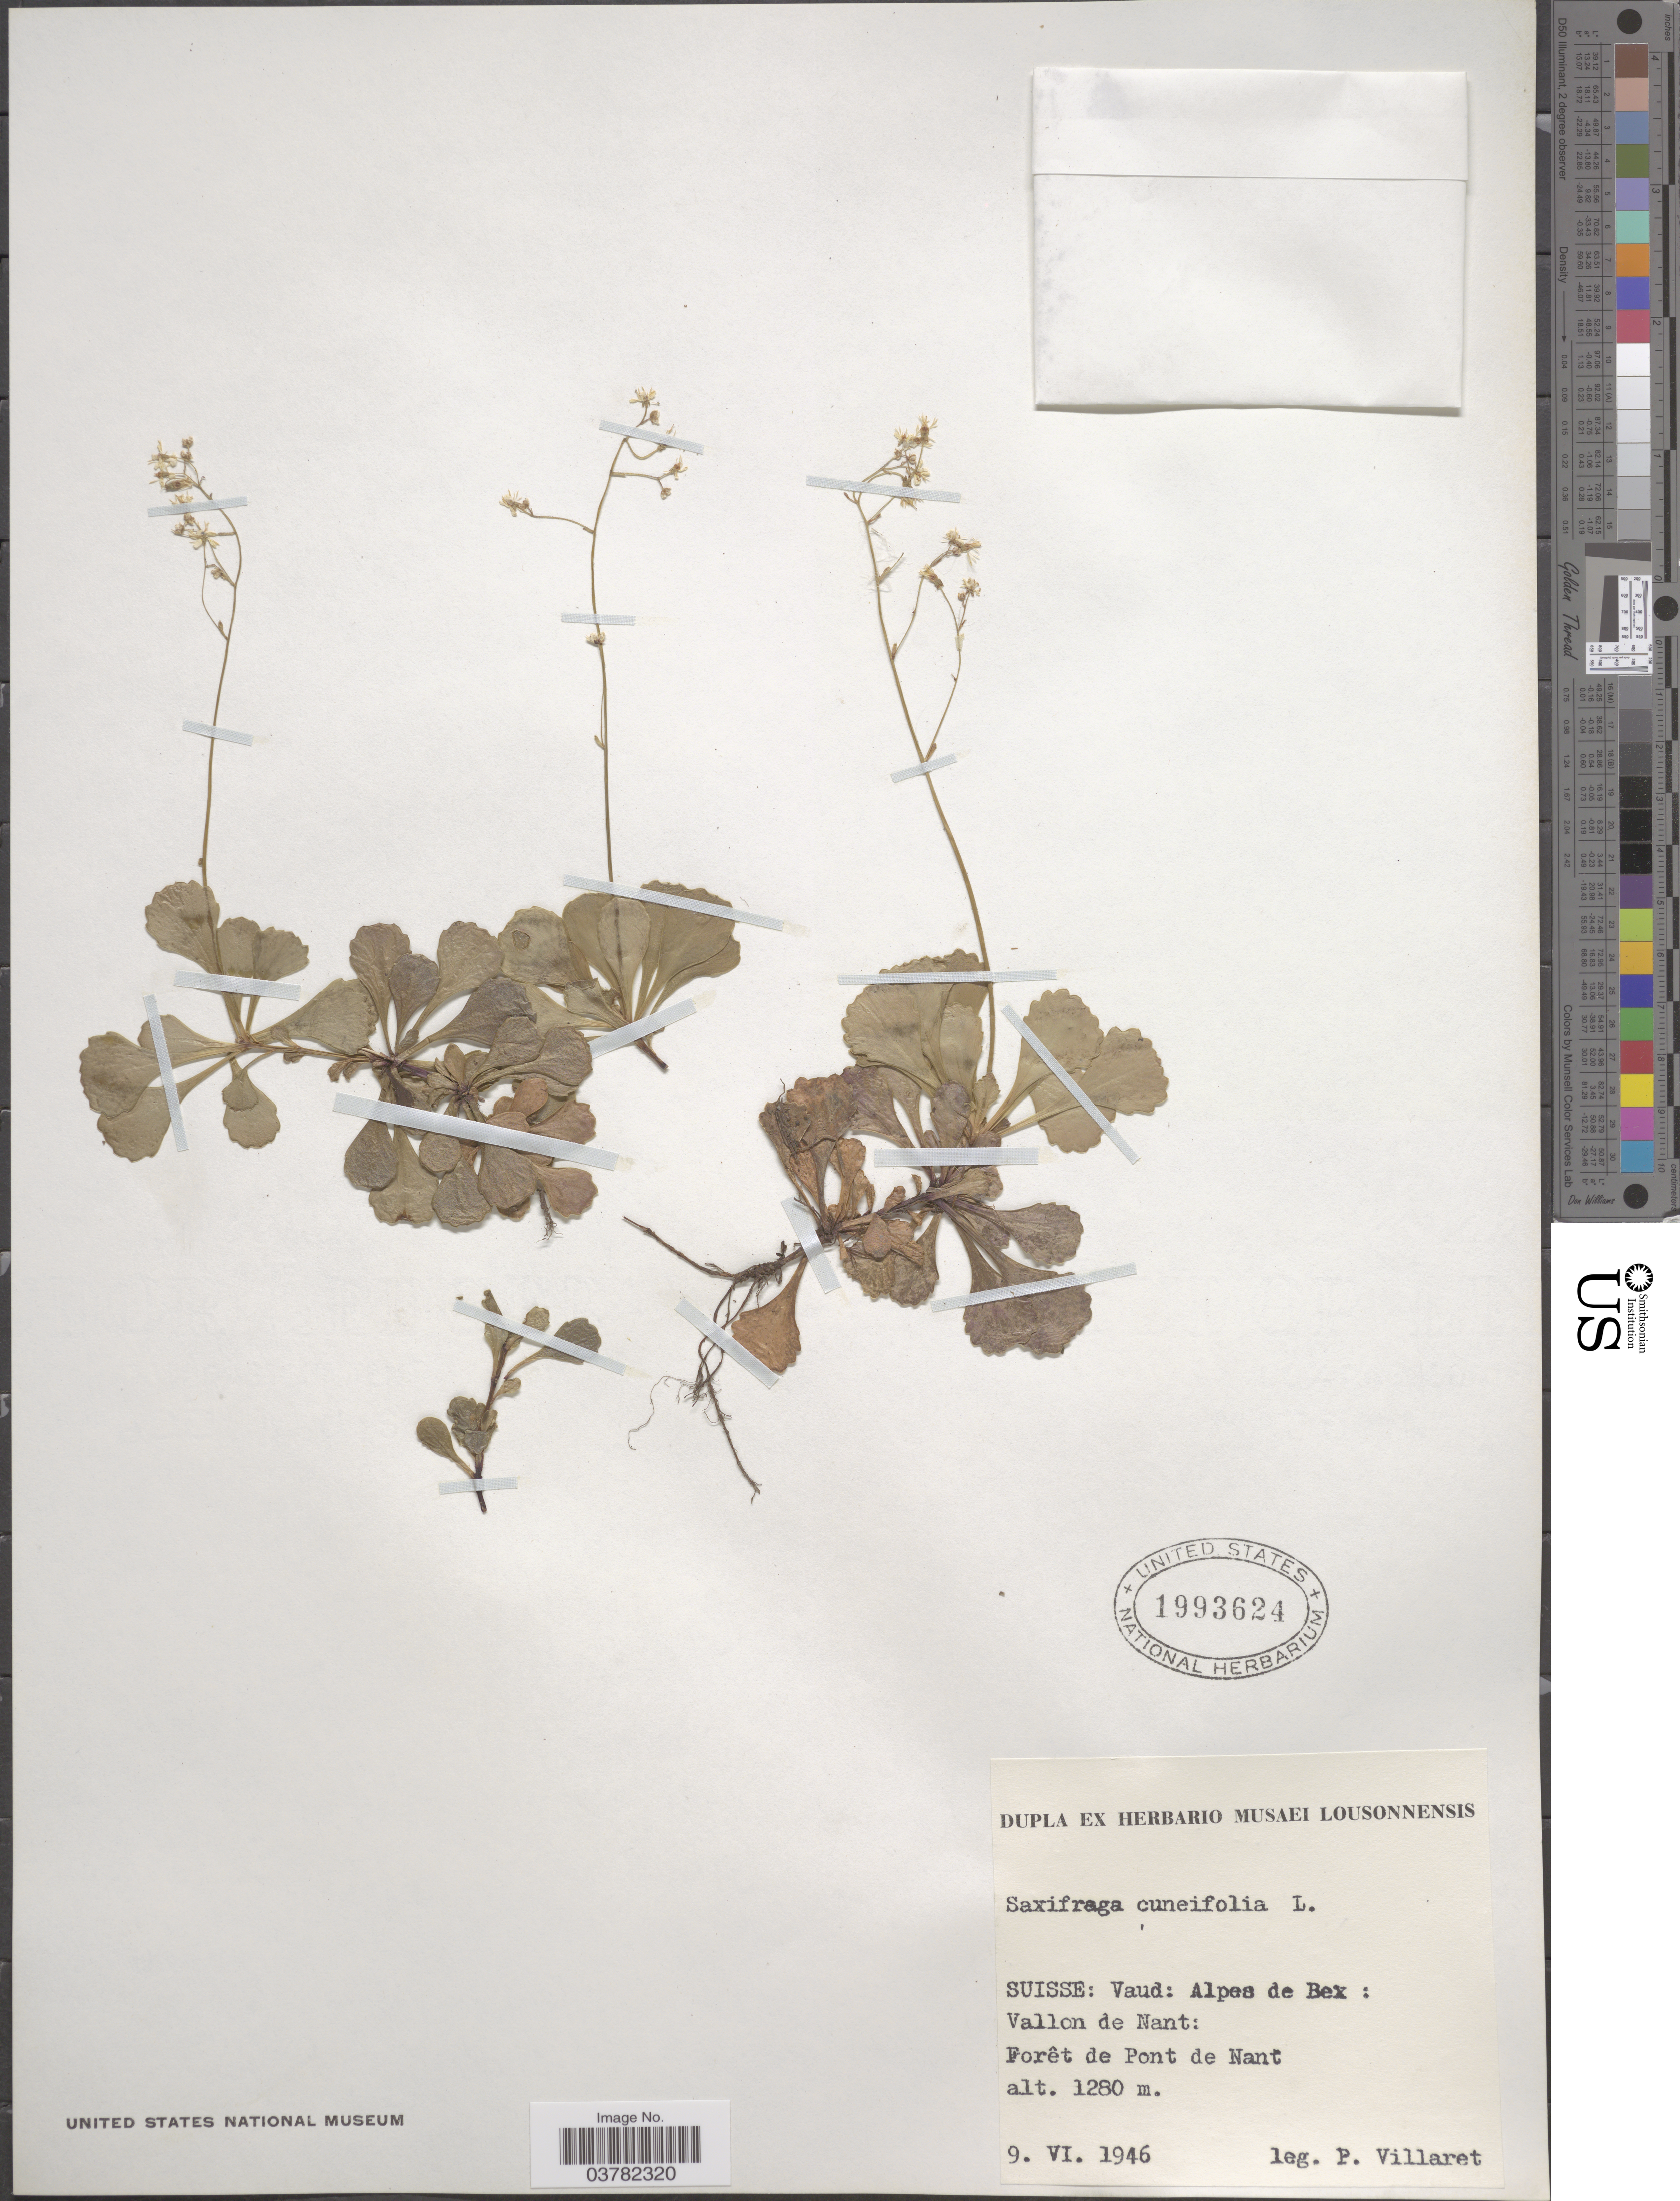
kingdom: Plantae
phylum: Tracheophyta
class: Magnoliopsida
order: Saxifragales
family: Saxifragaceae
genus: Saxifraga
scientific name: Saxifraga cuneifolia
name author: L.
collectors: P. Villaret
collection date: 1946-06-09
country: Switzerland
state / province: Vaud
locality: Suisse: Vaud: Alpes de Bex: Vallon de Nant: Forêt de Pont de Nant.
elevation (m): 1280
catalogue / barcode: US 1993624